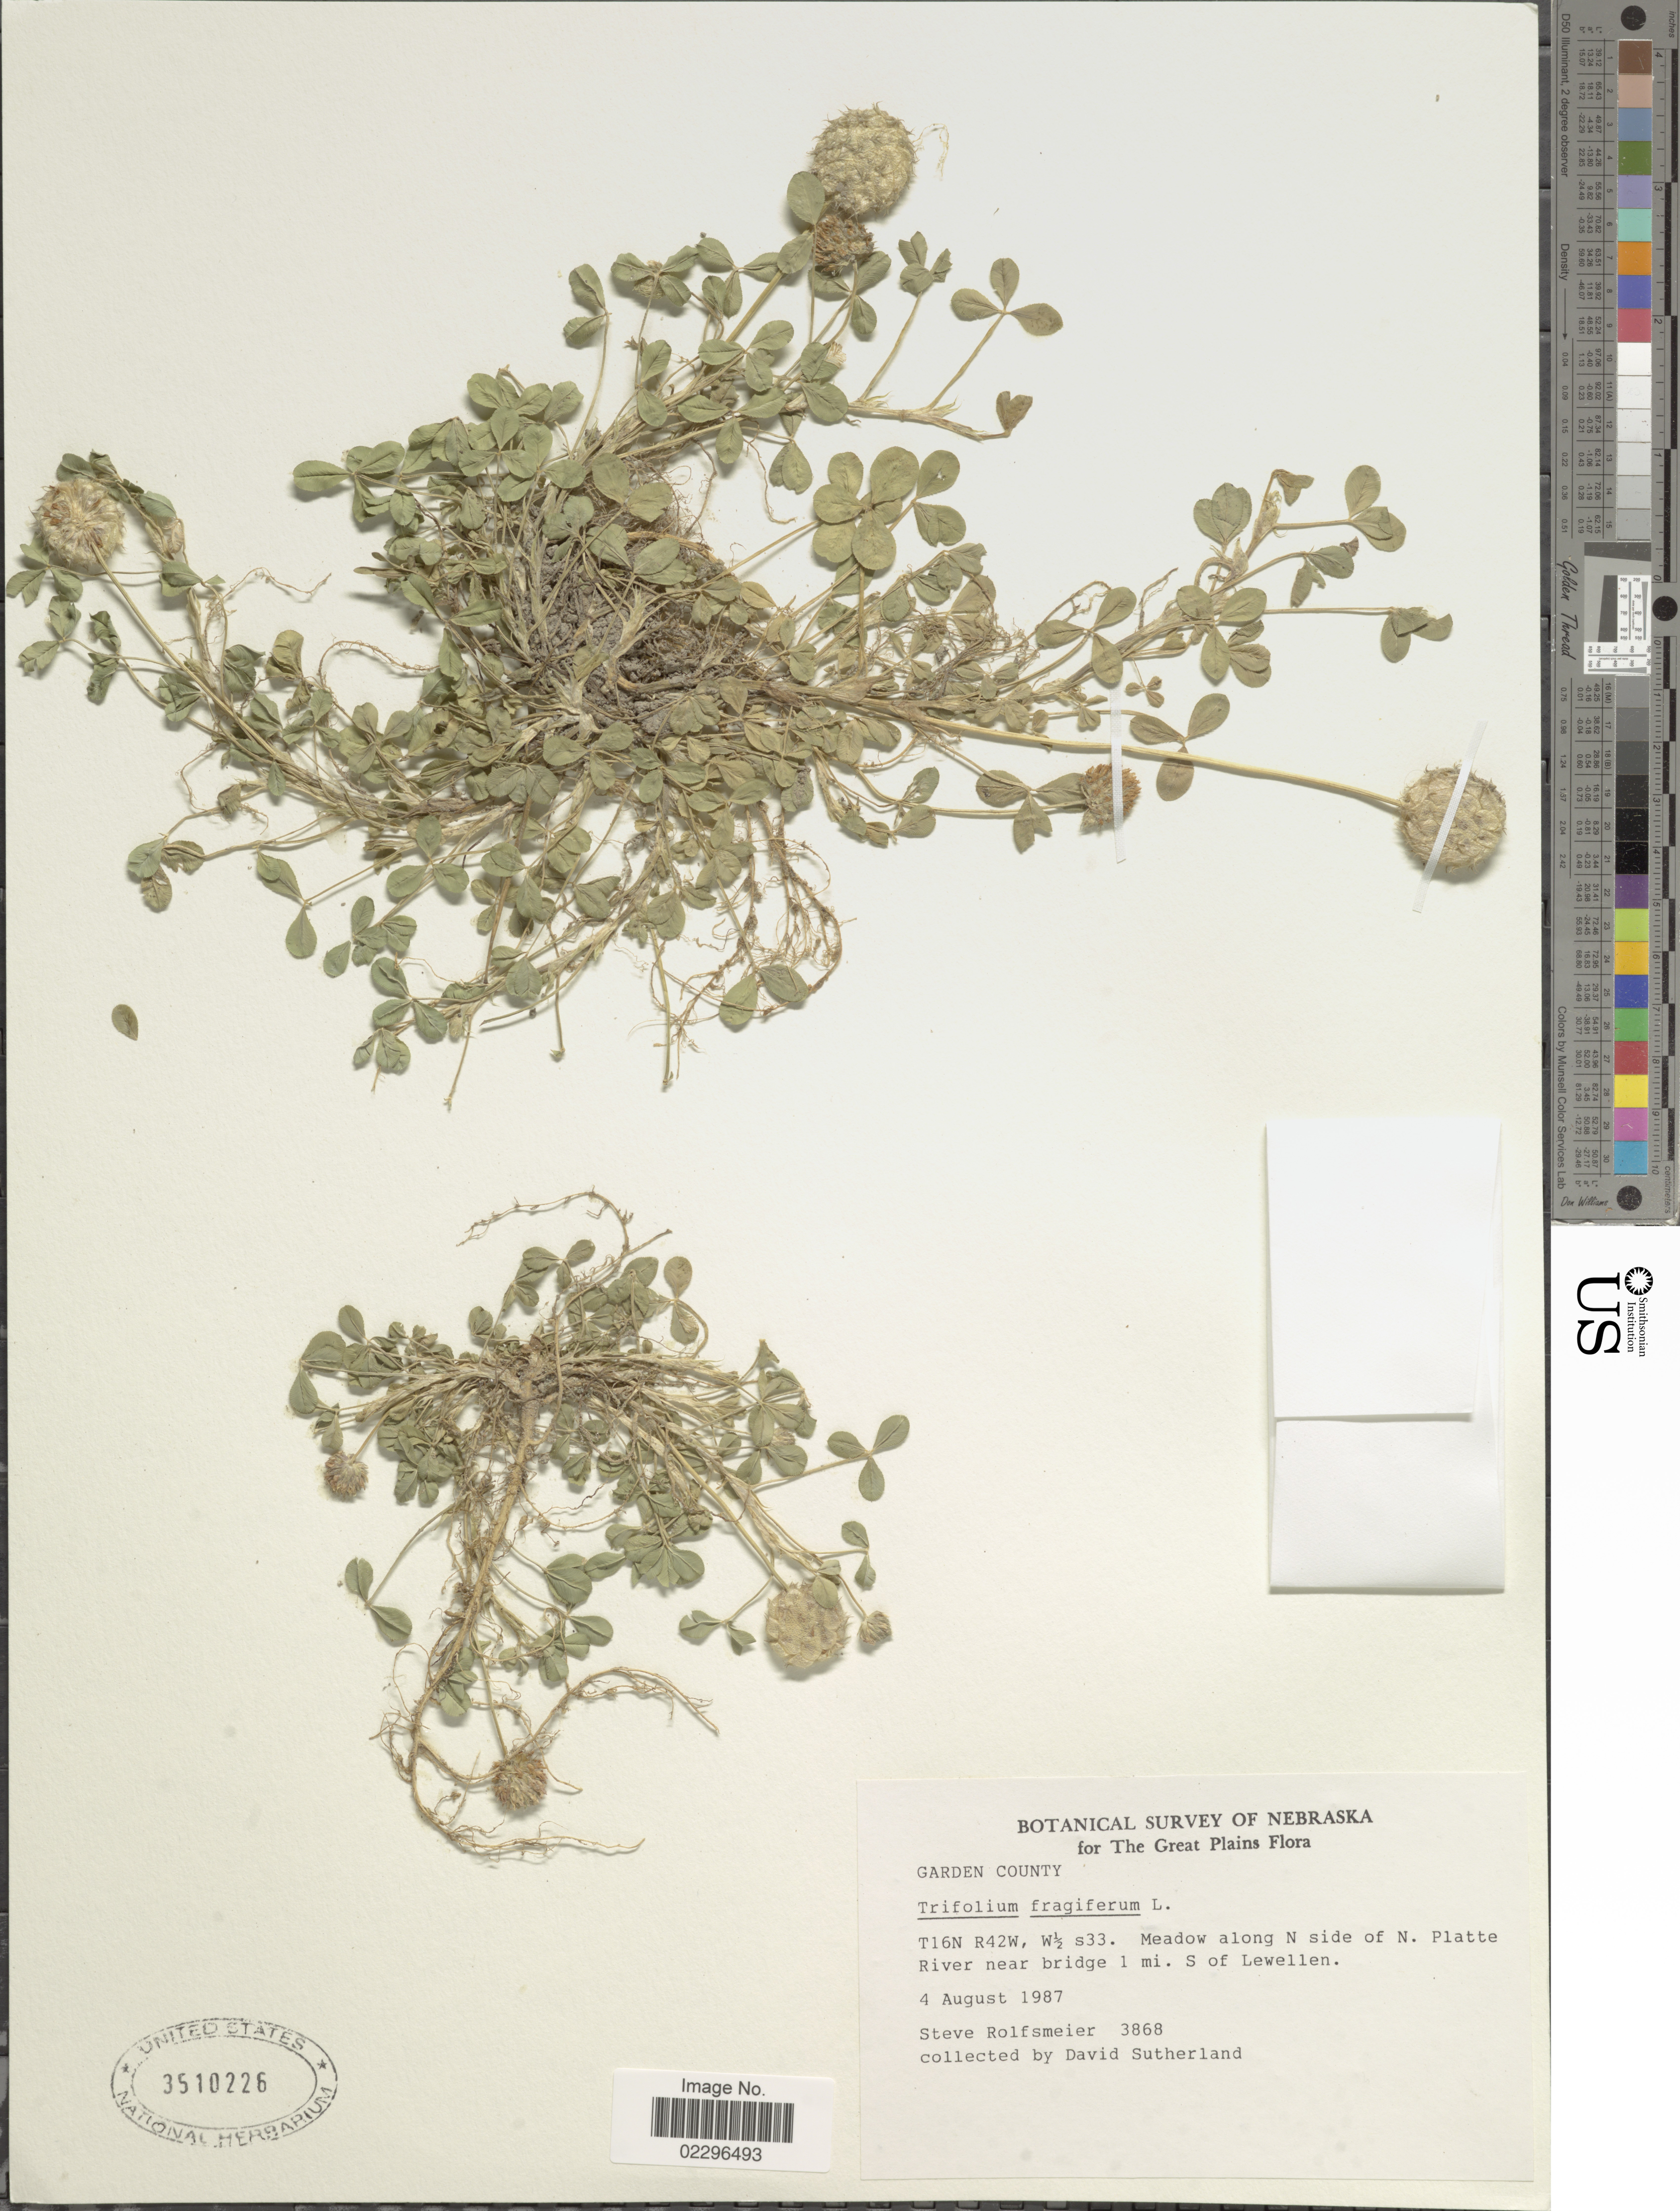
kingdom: Plantae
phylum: Tracheophyta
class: Magnoliopsida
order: Fabales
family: Fabaceae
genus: Trifolium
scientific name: Trifolium fragiferum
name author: L.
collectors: D. Sutherland & S. Rolfsmeier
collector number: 3868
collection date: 1987-08-04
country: United States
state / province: Nebraska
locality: Gardenk County, T16N R4W, W½ s33, Meadow along N side of N. Platte River near bridge 1 mi. S of Lewellen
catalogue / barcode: US 3510226